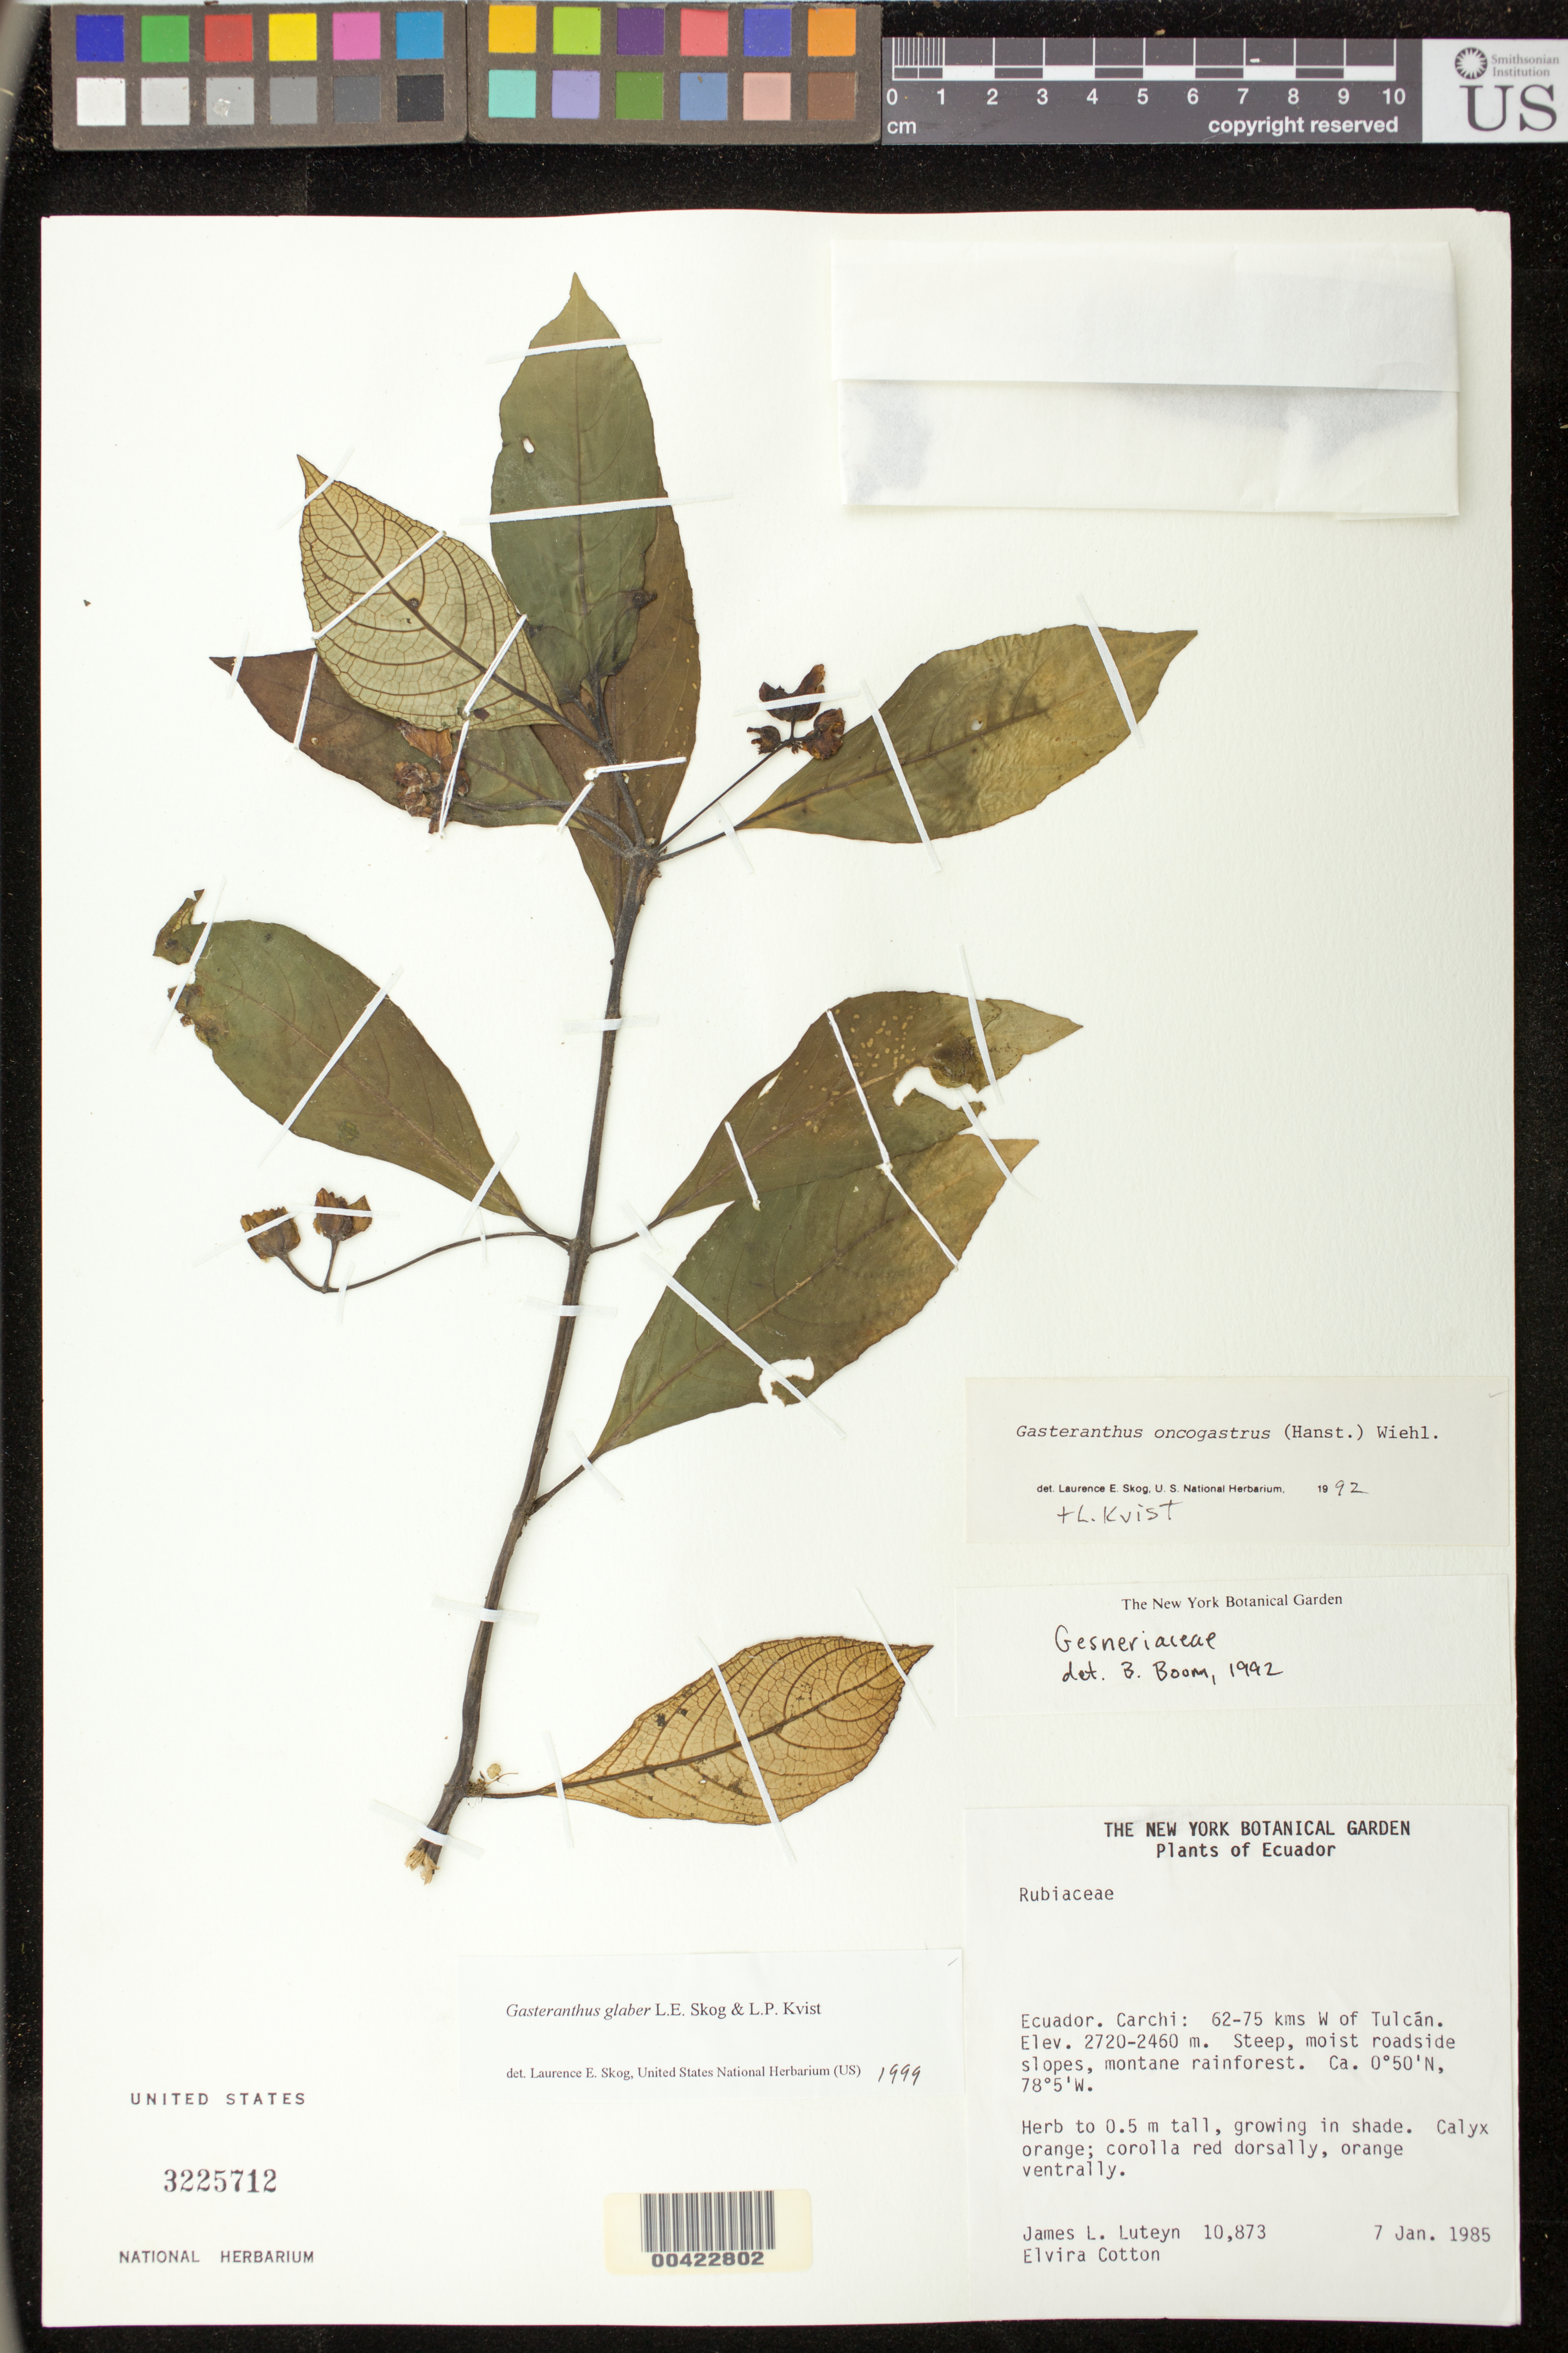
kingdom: Plantae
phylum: Tracheophyta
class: Magnoliopsida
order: Lamiales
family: Gesneriaceae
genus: Gasteranthus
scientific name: Gasteranthus glaber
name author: L.E. Skog & L.P. Kvist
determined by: Skog, Laurence E.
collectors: J. L. Luteyn & E. Cotton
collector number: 10873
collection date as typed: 07 Jan 1985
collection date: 1985-01-07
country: Ecuador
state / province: Carchi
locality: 62-75 km W of Tulcán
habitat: Steep, moist roadside slopes, montane rainforest; growing in shade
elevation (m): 2460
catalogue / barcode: US 3225712